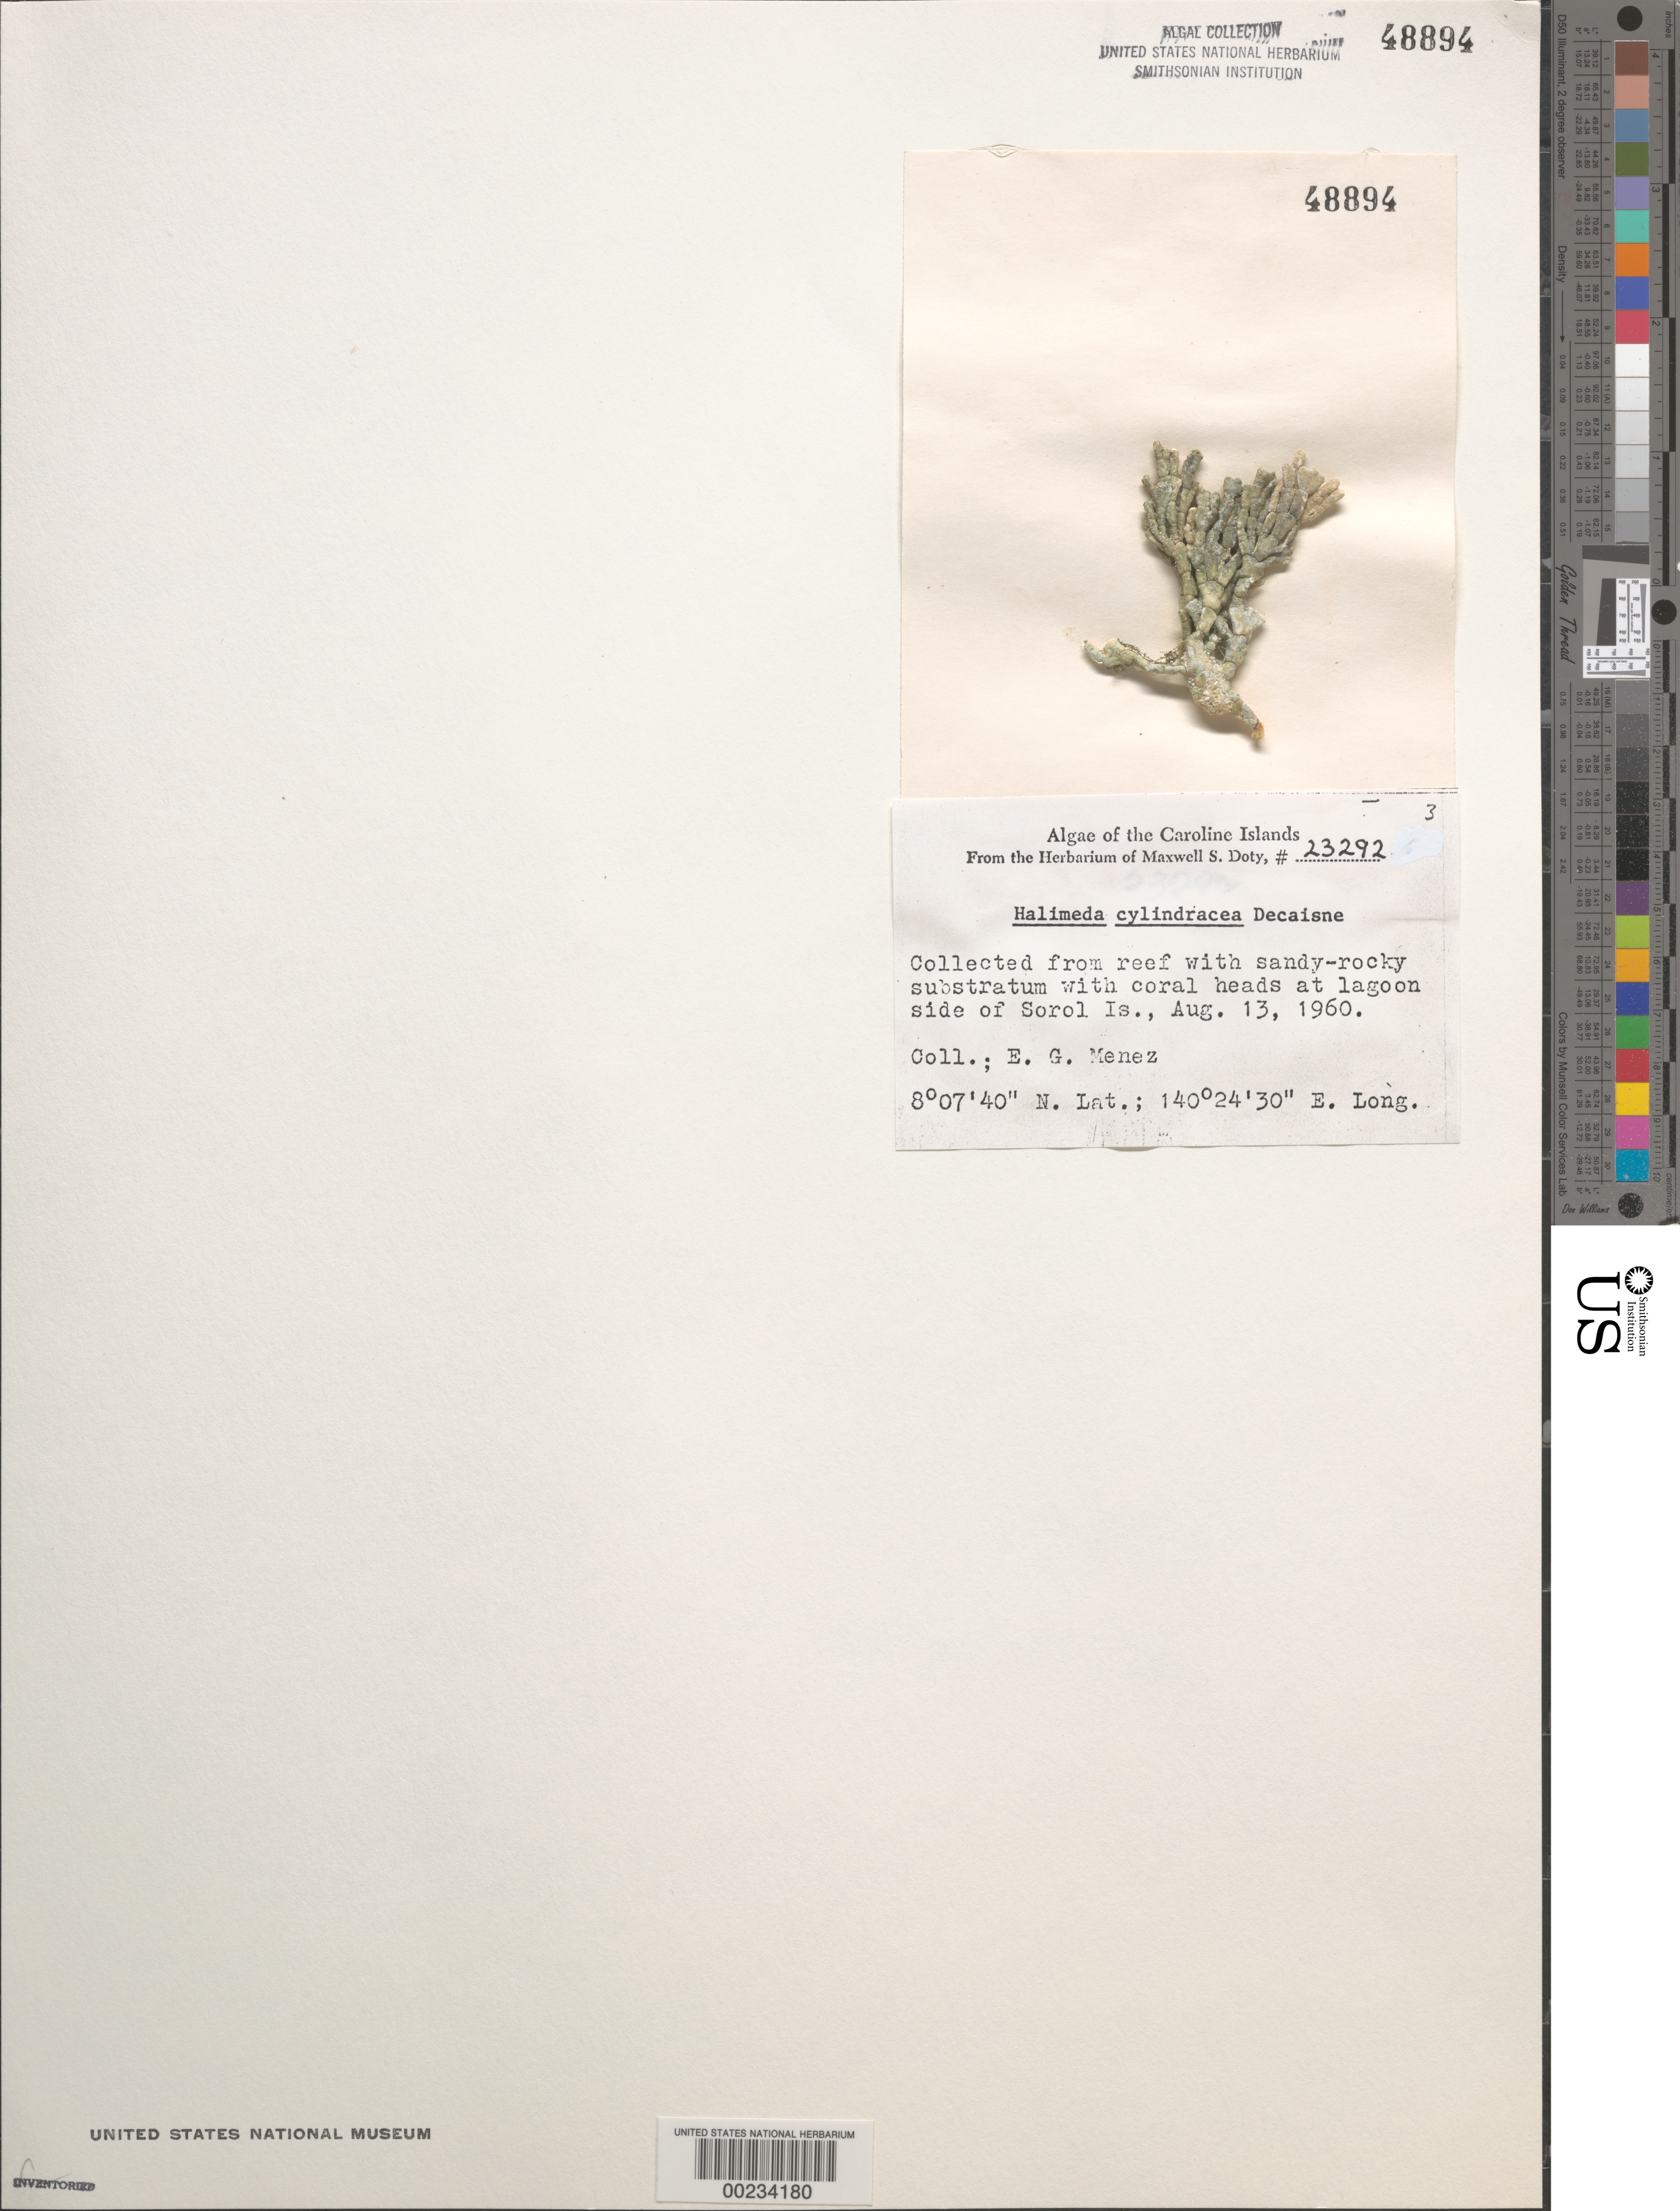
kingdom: Plantae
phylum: Chlorophyta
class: Ulvophyceae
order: Bryopsidales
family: Halimedaceae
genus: Halimeda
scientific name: Halimeda cylindracea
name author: Decne.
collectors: Meñez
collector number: MSD 23292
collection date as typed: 13 Aug 1960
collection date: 1960-08-13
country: Micronesia, Federated States of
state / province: Yap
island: Sorol Atoll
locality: Sorel Islet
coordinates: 8 07' 40" N, 140 24' 30" E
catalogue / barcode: US 48894